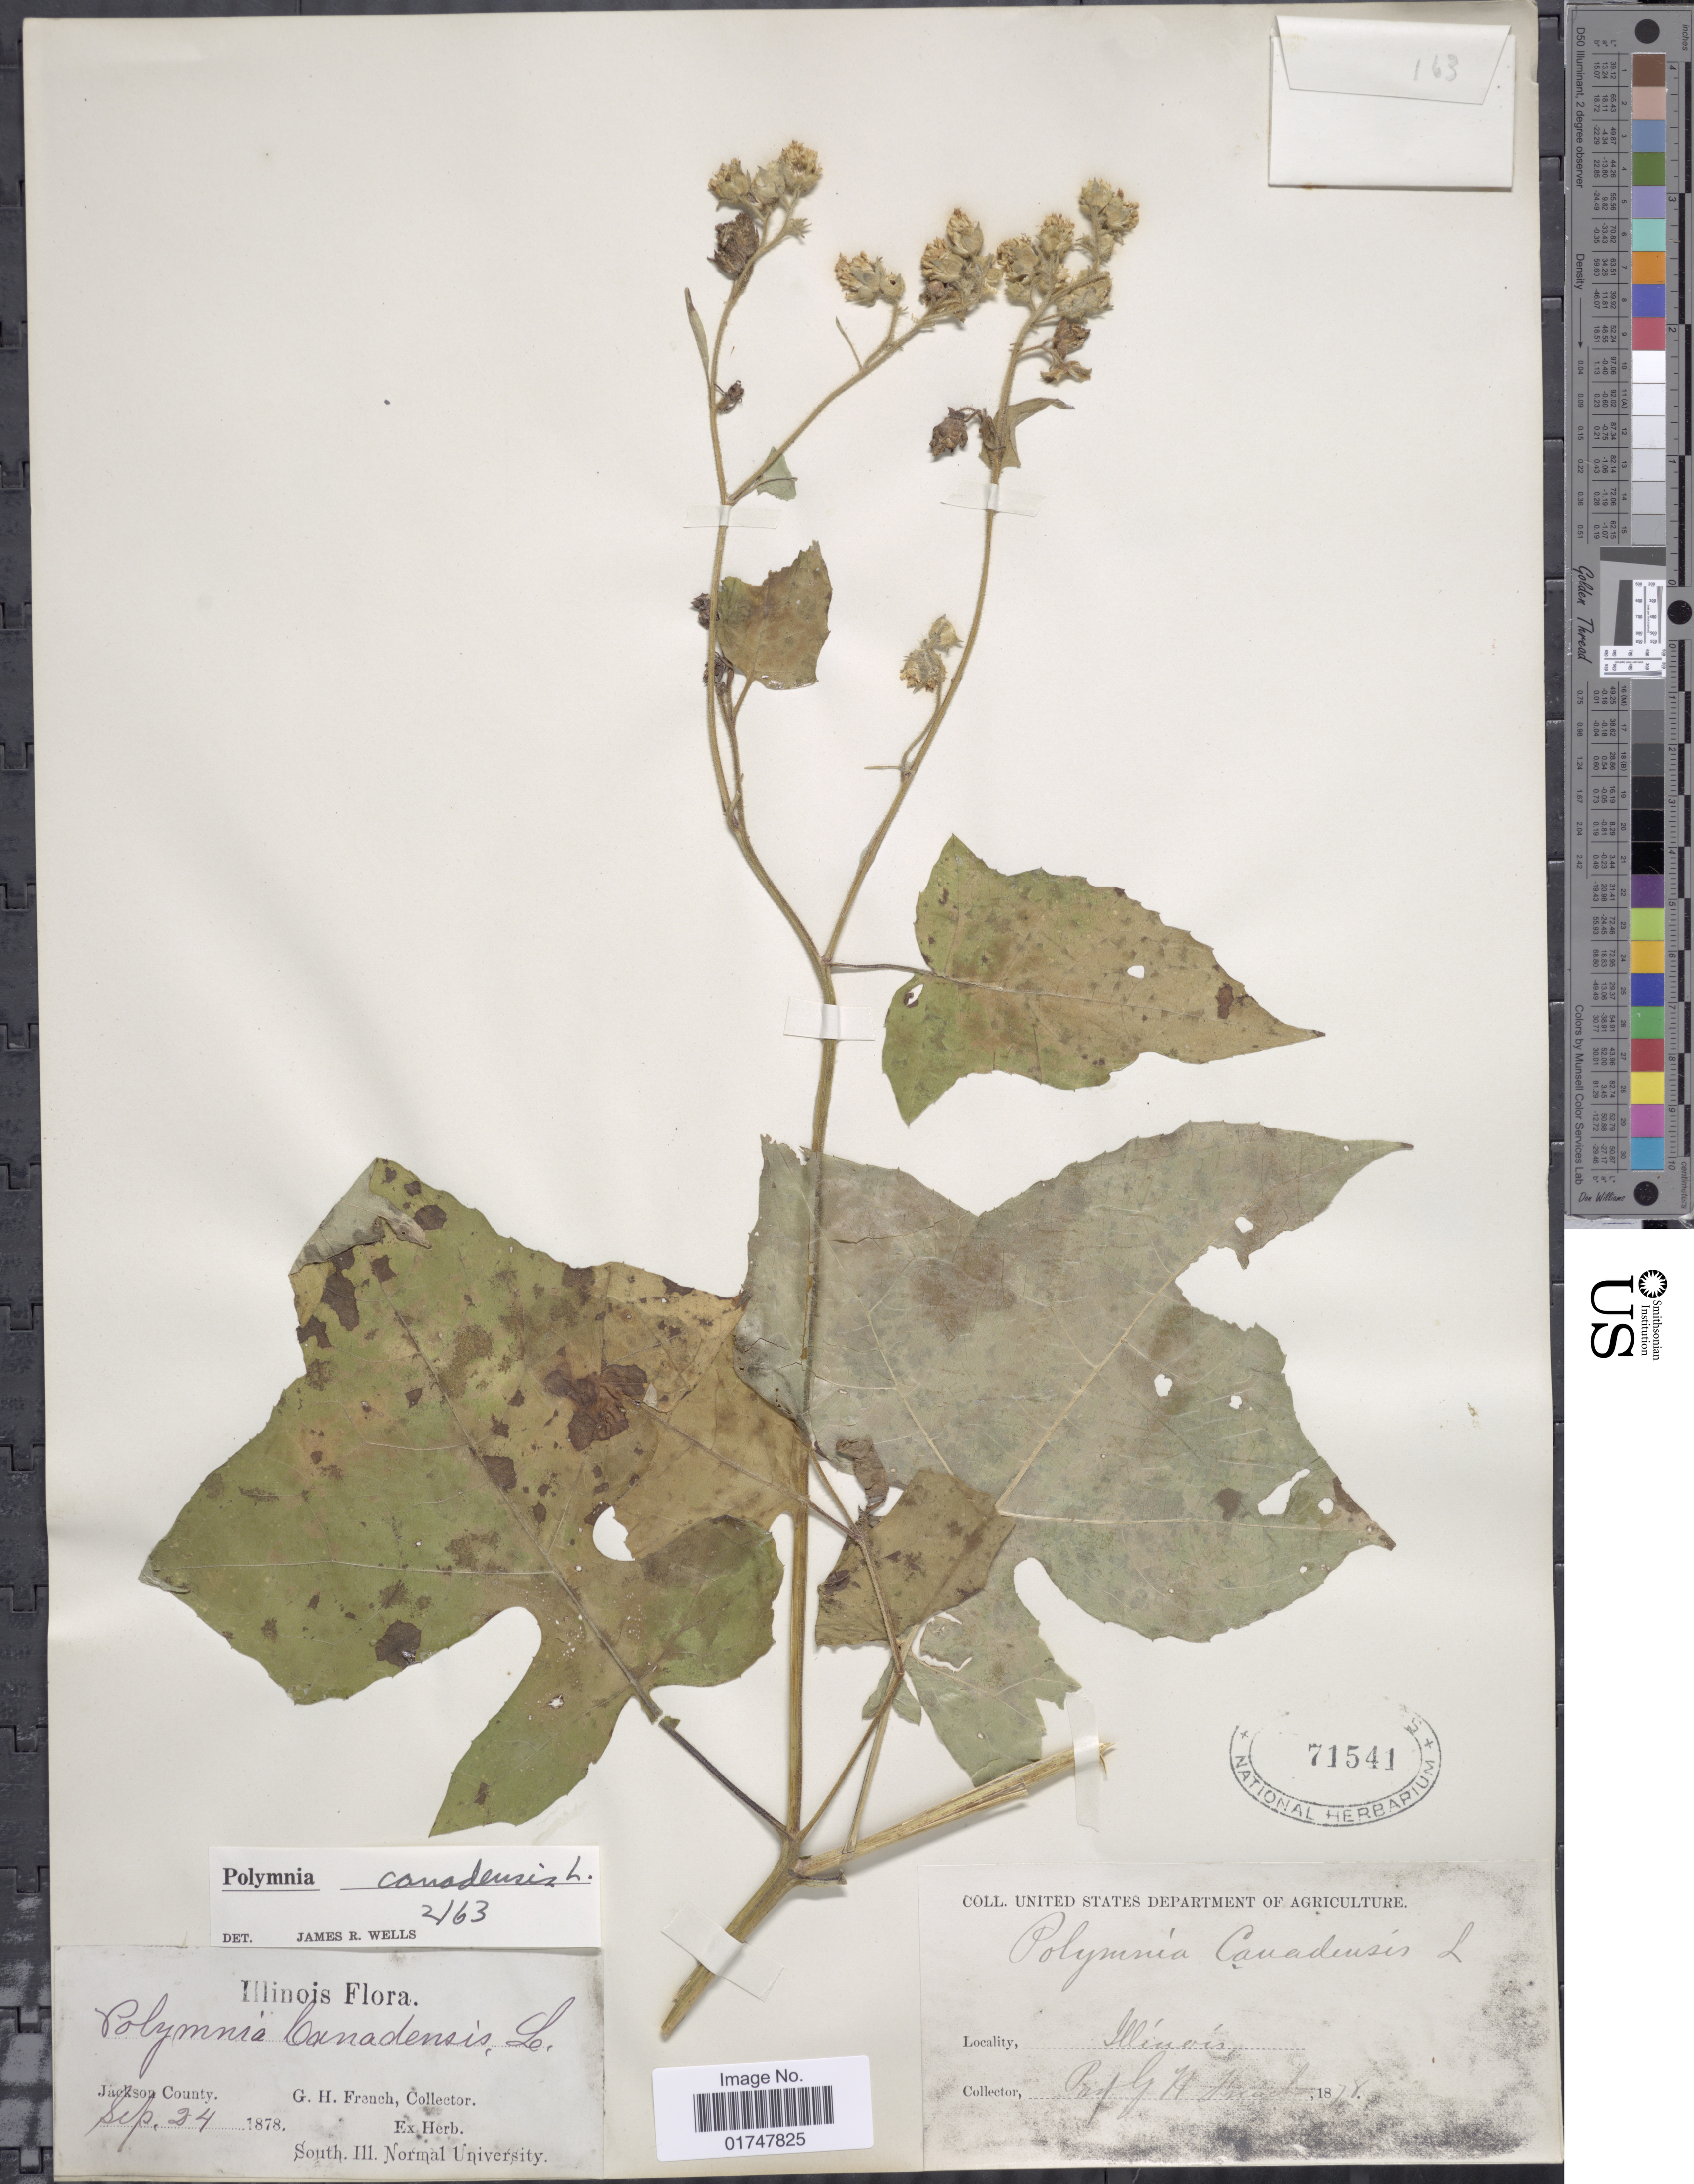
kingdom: Plantae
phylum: Tracheophyta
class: Magnoliopsida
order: Asterales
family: Asteraceae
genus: Polymnia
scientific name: Polymnia canadensis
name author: L.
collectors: G. H. French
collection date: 1878-09-24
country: United States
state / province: Illinois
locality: Jackson County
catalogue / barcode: US 71541